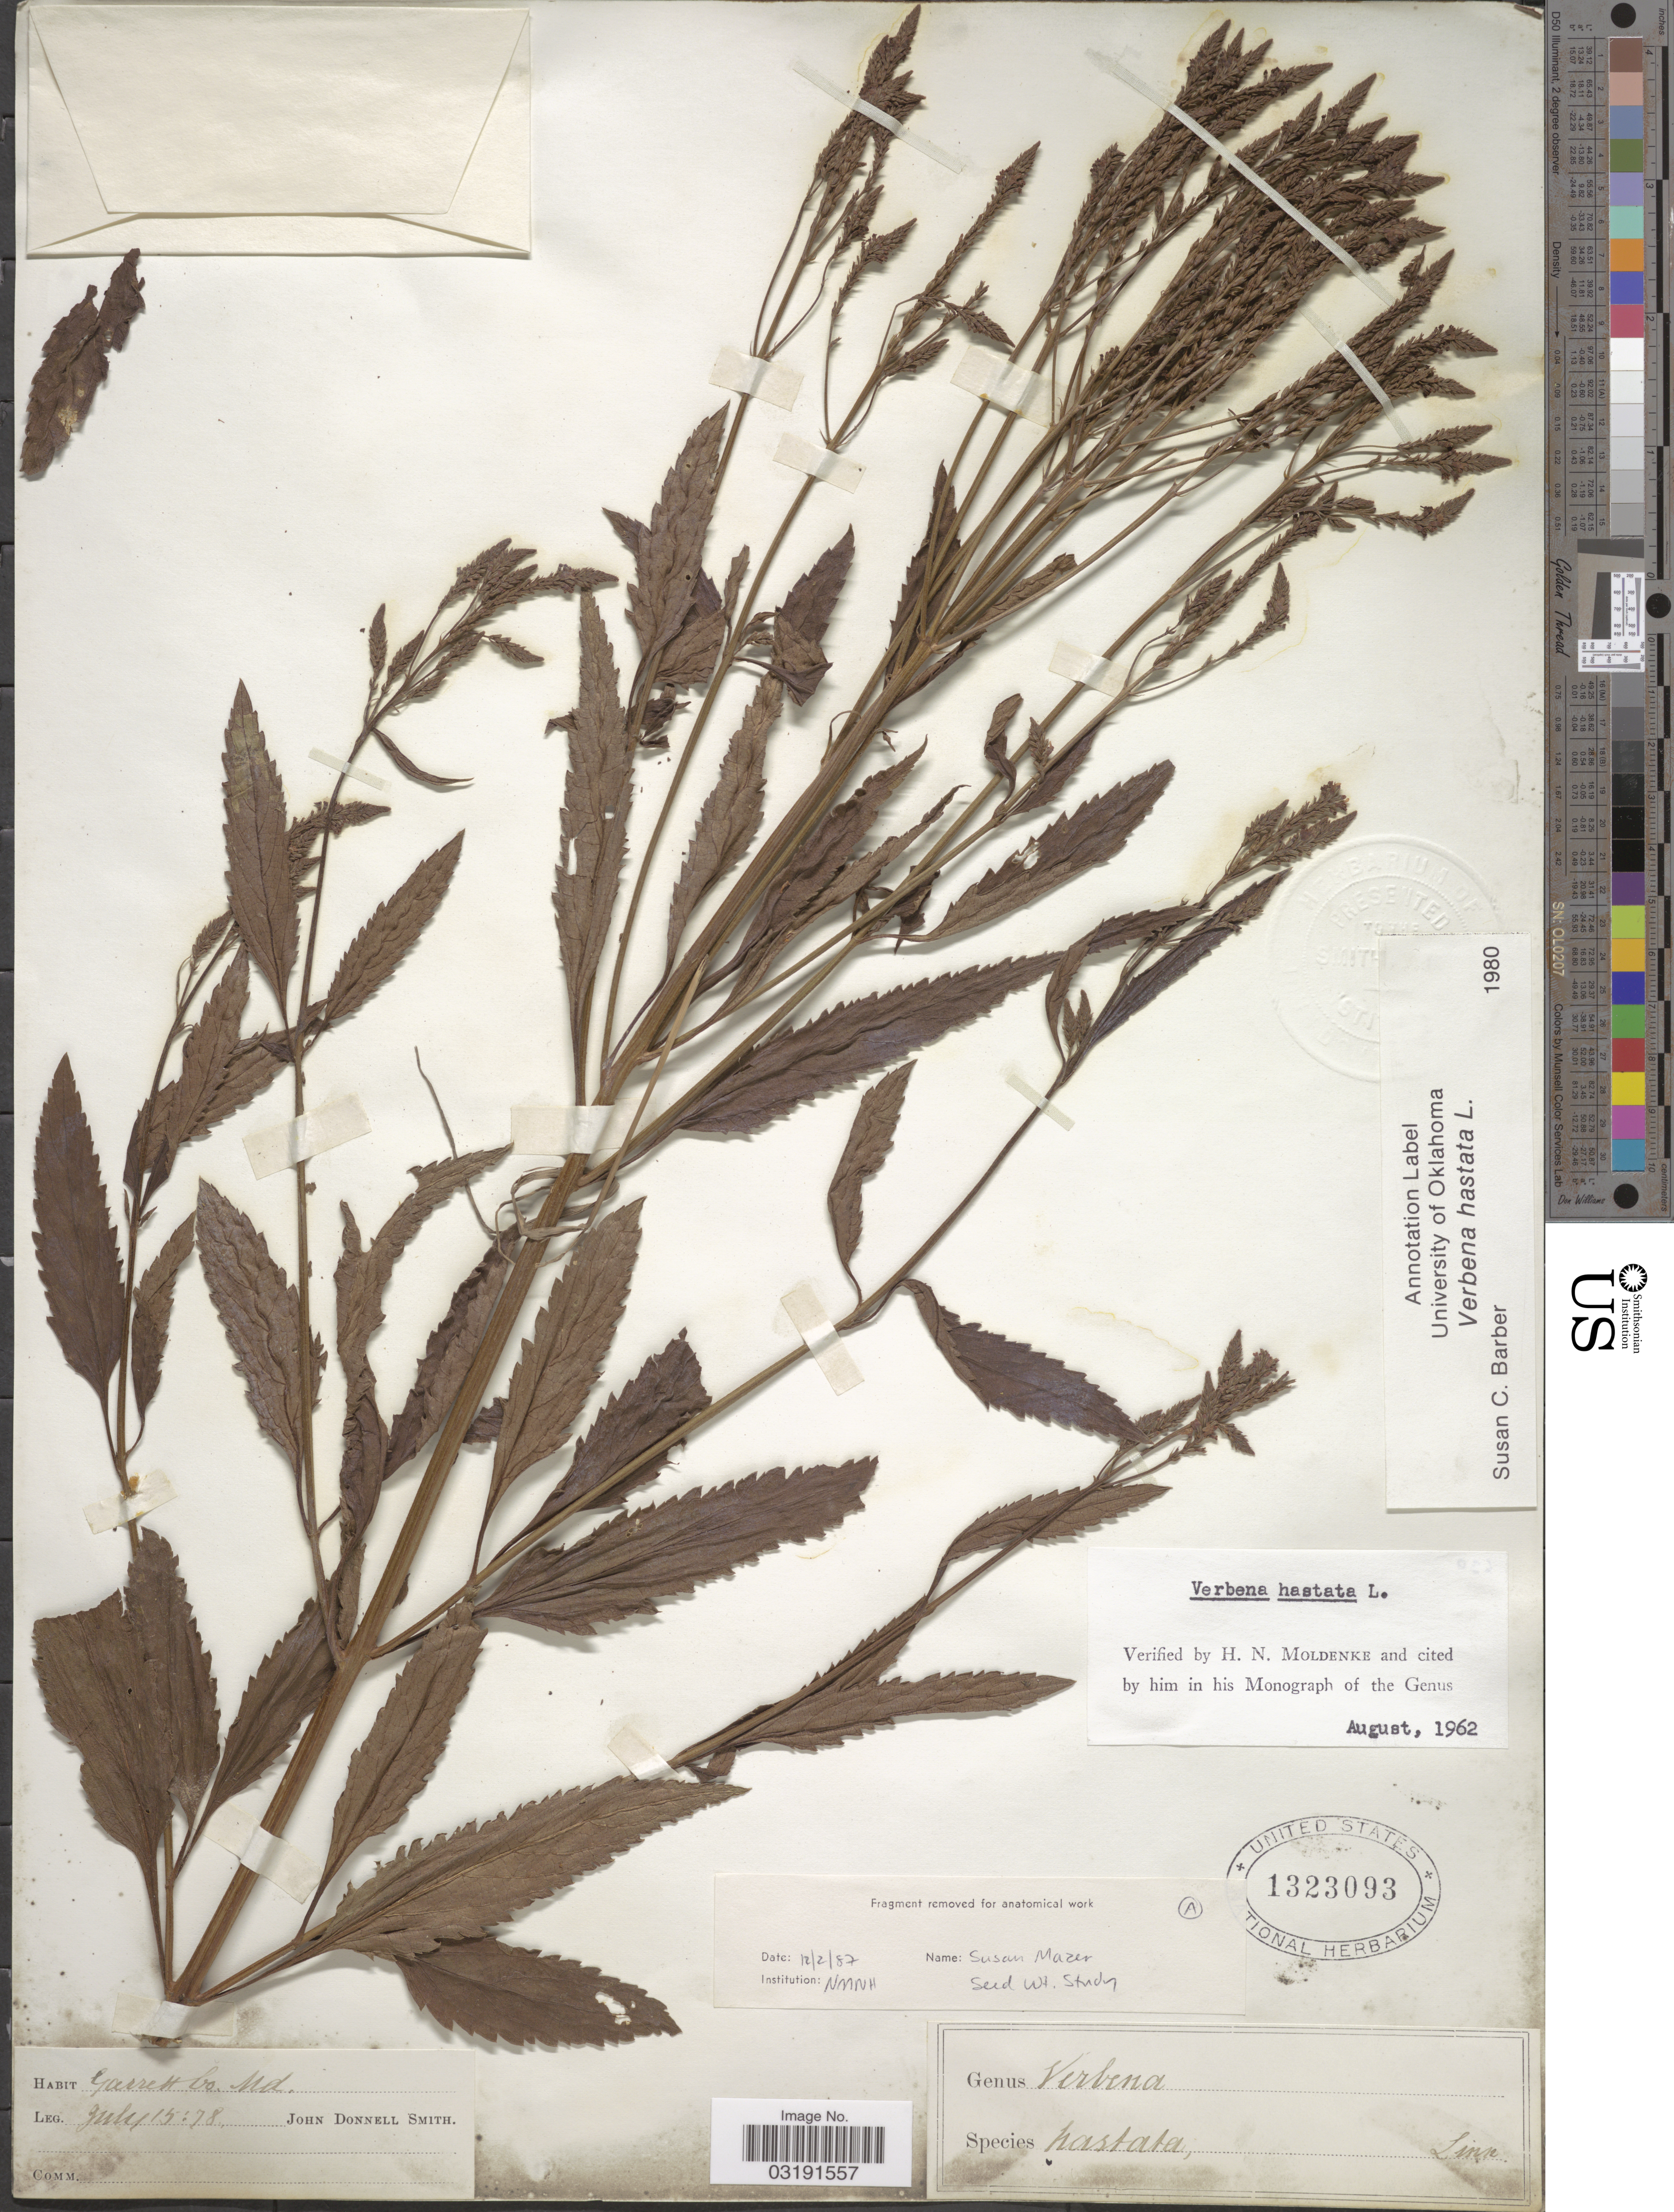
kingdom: Plantae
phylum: Tracheophyta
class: Magnoliopsida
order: Lamiales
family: Verbenaceae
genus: Verbena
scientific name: Verbena hastata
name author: L.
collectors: J. Donnell Smith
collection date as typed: Transcribed d/m/y: 15/7/78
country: United States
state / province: Maryland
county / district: Garrett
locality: Garrett Co.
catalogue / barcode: US 1323093